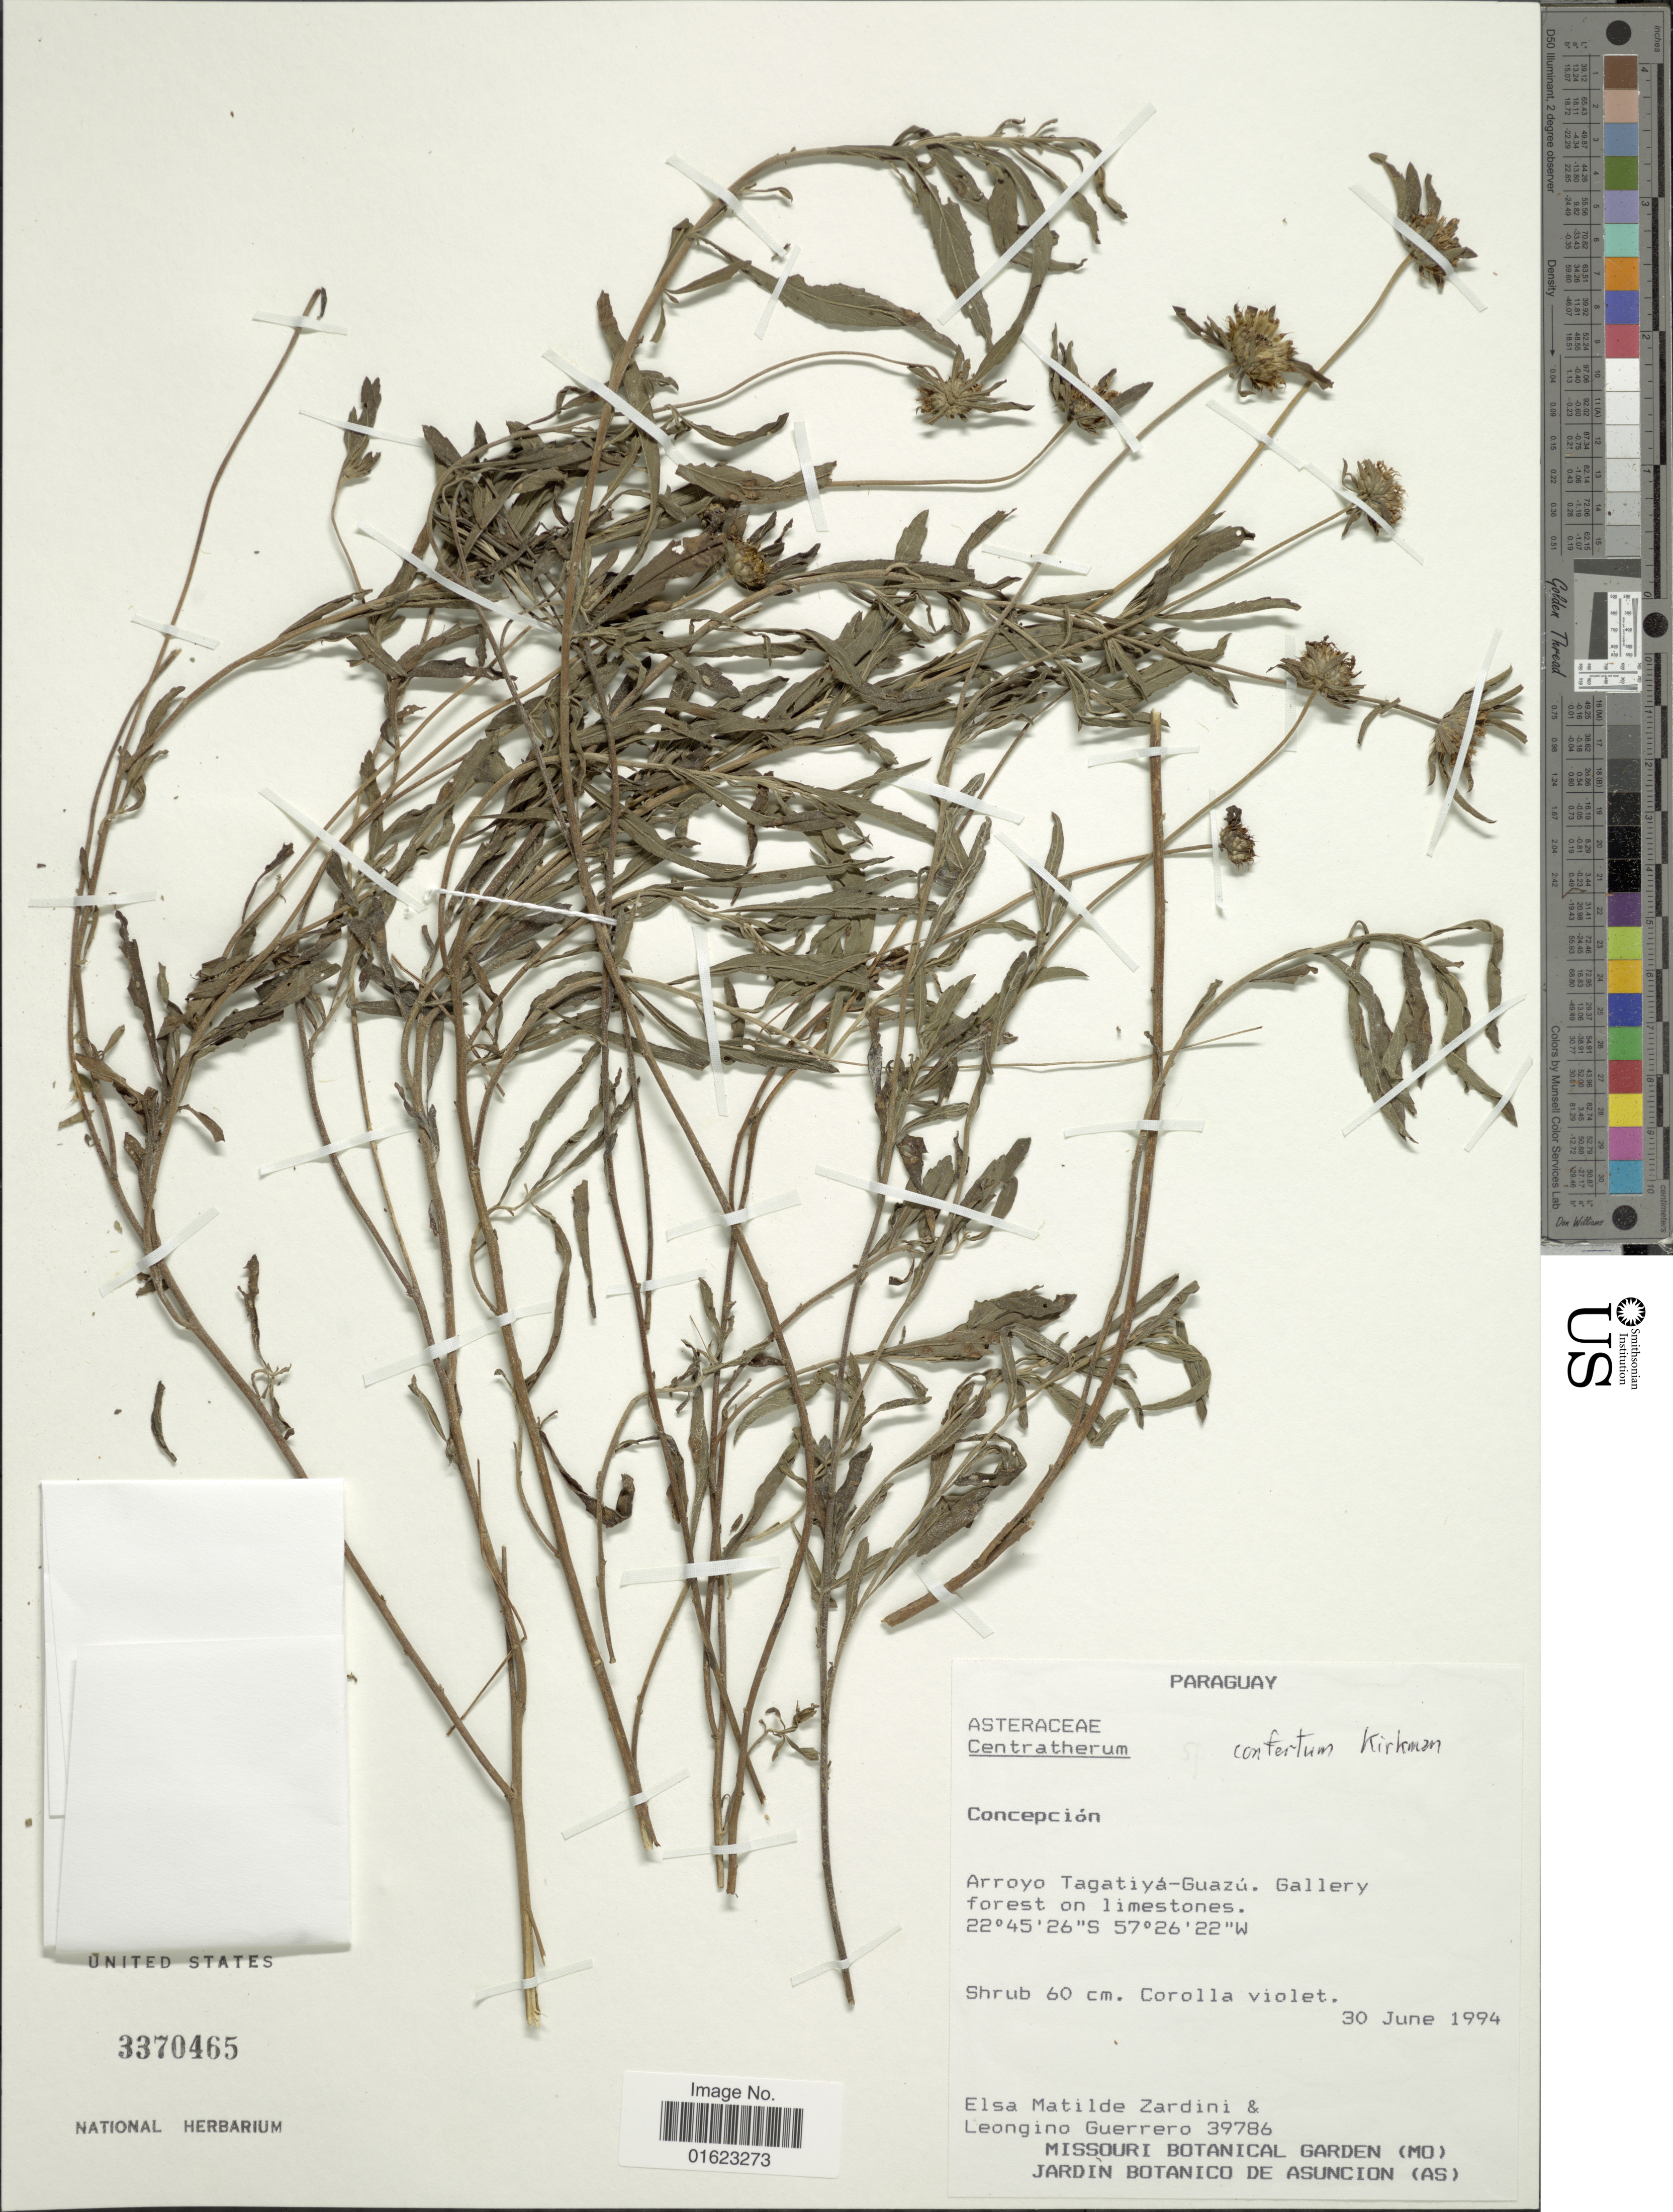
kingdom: Plantae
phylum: Tracheophyta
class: Magnoliopsida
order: Asterales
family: Asteraceae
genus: Centratherum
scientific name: Centratherum confertum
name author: Kirkman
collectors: E. M. Zardini & L. Guerrero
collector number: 39786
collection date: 1994-06-30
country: Paraguay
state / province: Concepcion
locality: Arroyo Tagatiya Guazu.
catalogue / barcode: US 3370465